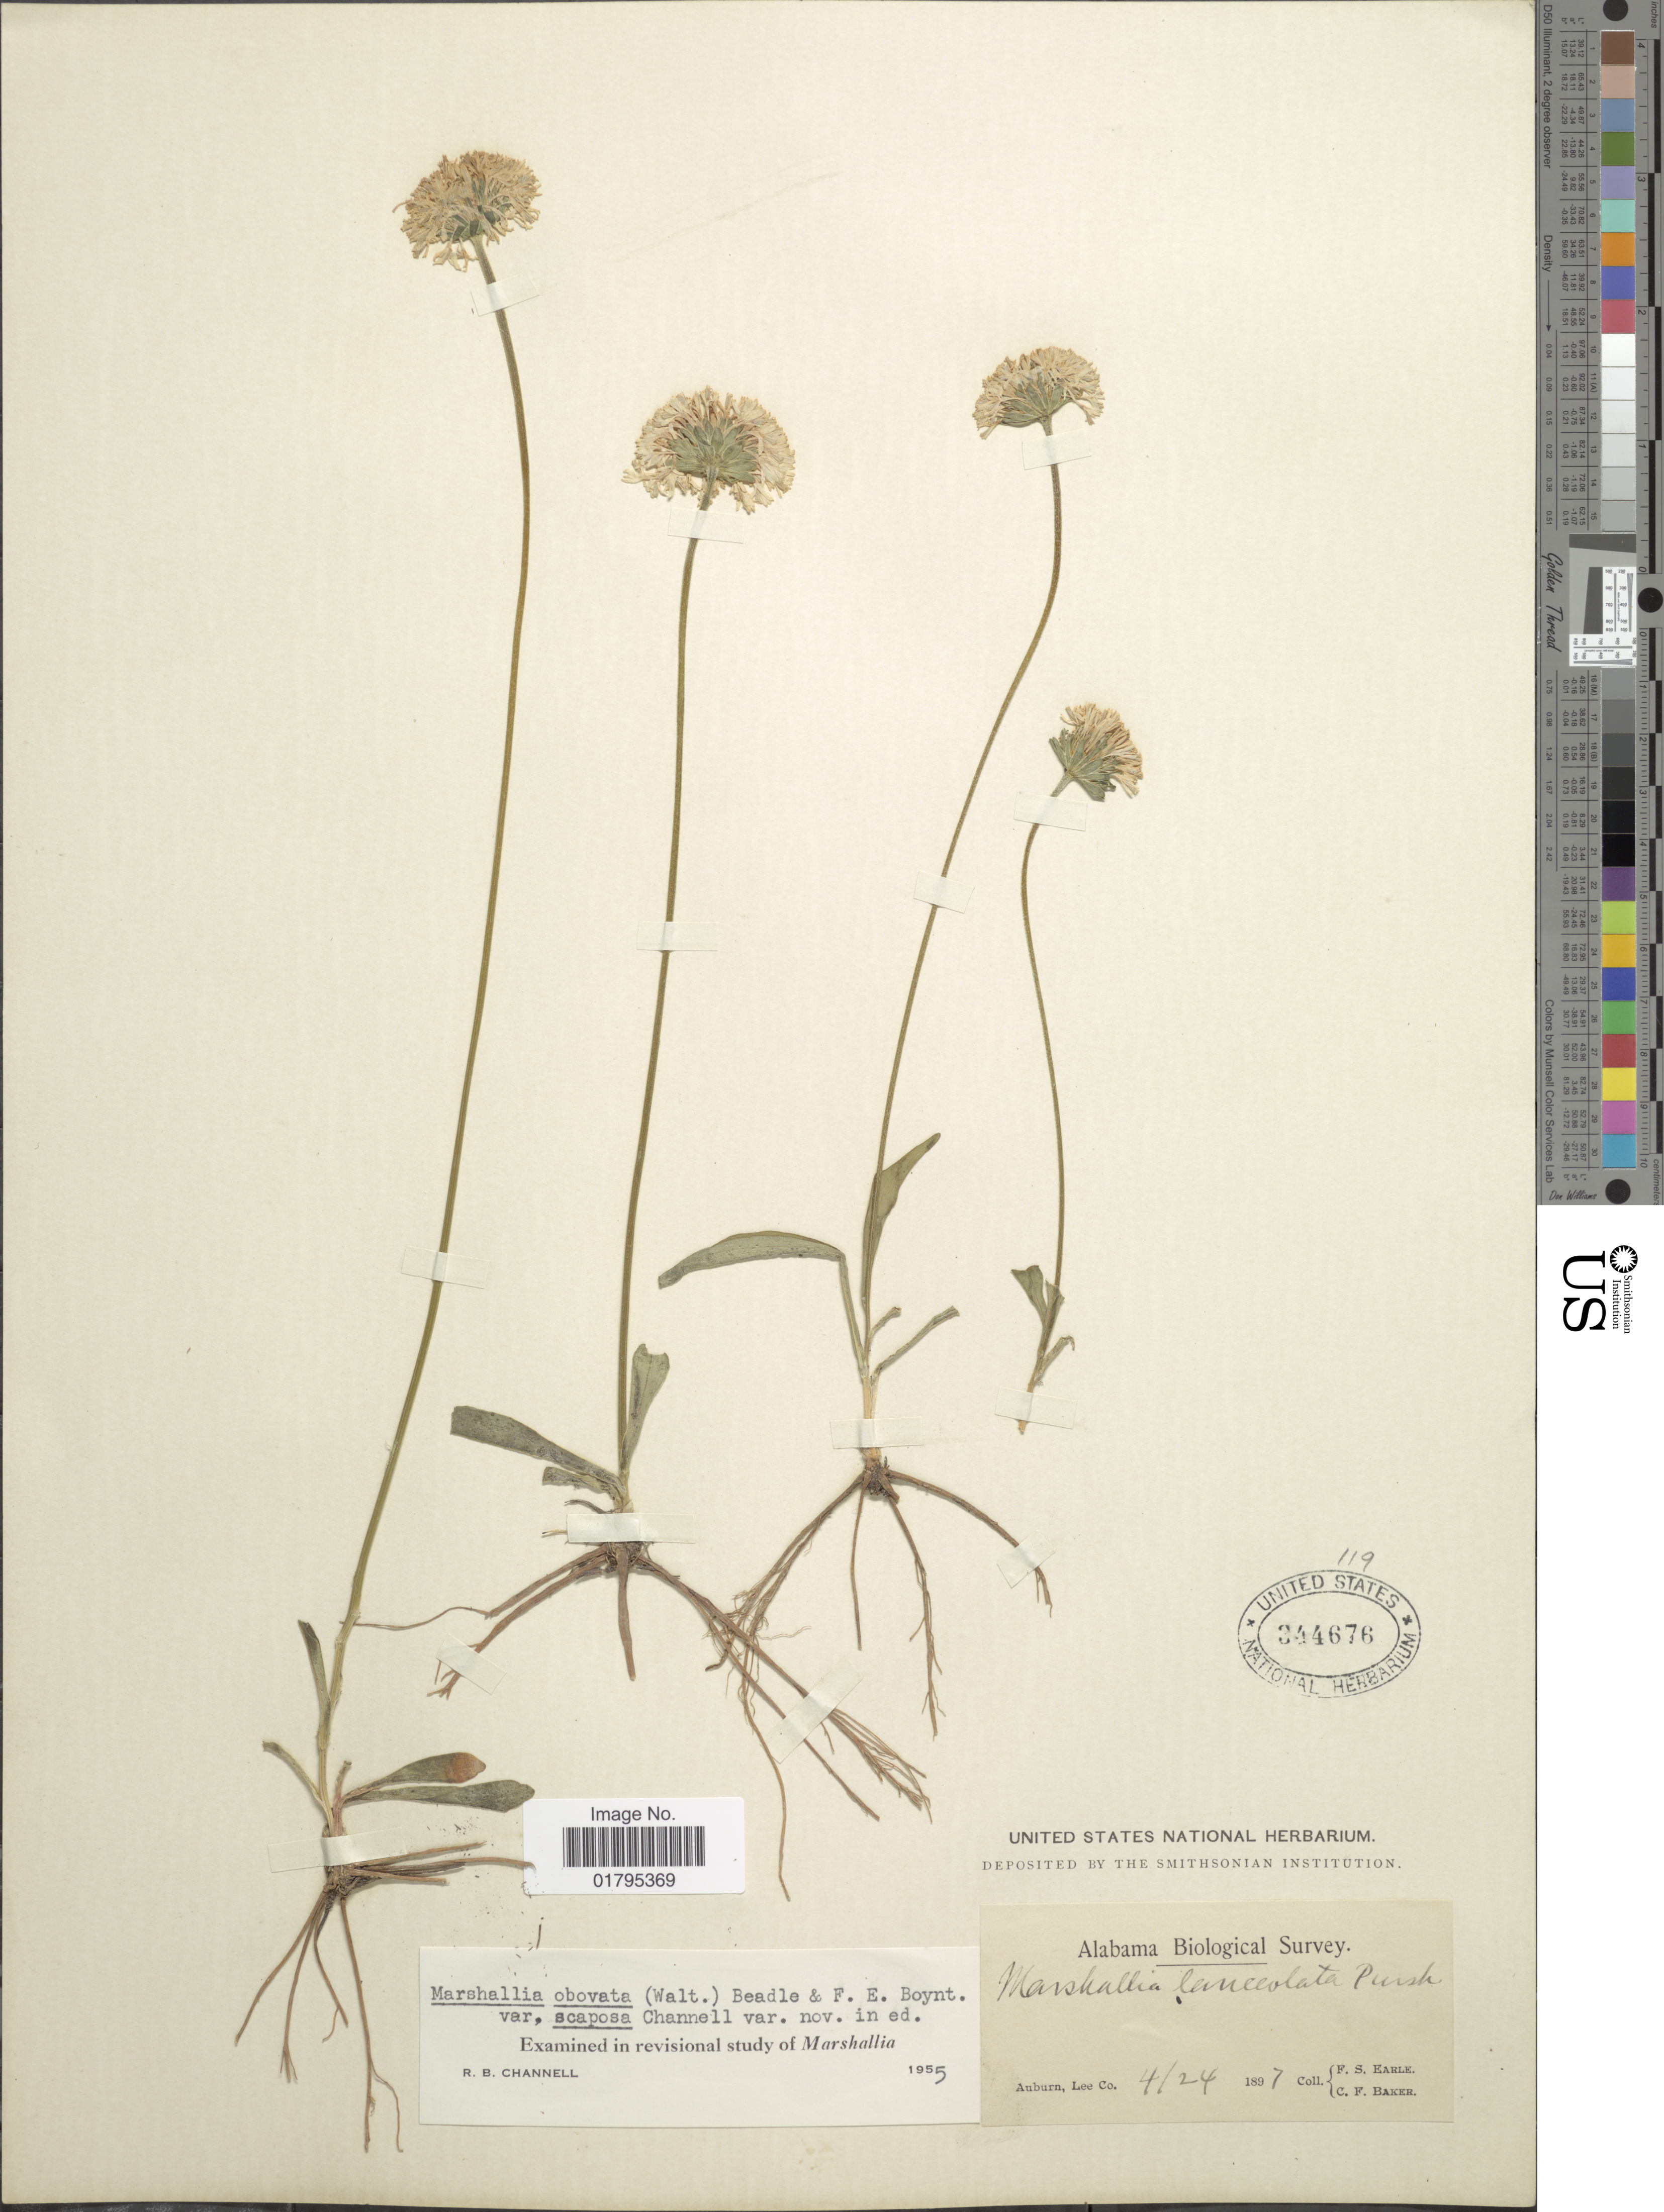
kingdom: Plantae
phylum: Tracheophyta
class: Magnoliopsida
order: Asterales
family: Asteraceae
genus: Marshallia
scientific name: Marshallia obovata var. scaposa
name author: Channell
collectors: F. S. Earle & C. F. Baker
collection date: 1897-04-24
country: United States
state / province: Alabama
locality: Auburn, Lee Co.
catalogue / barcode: US 344676